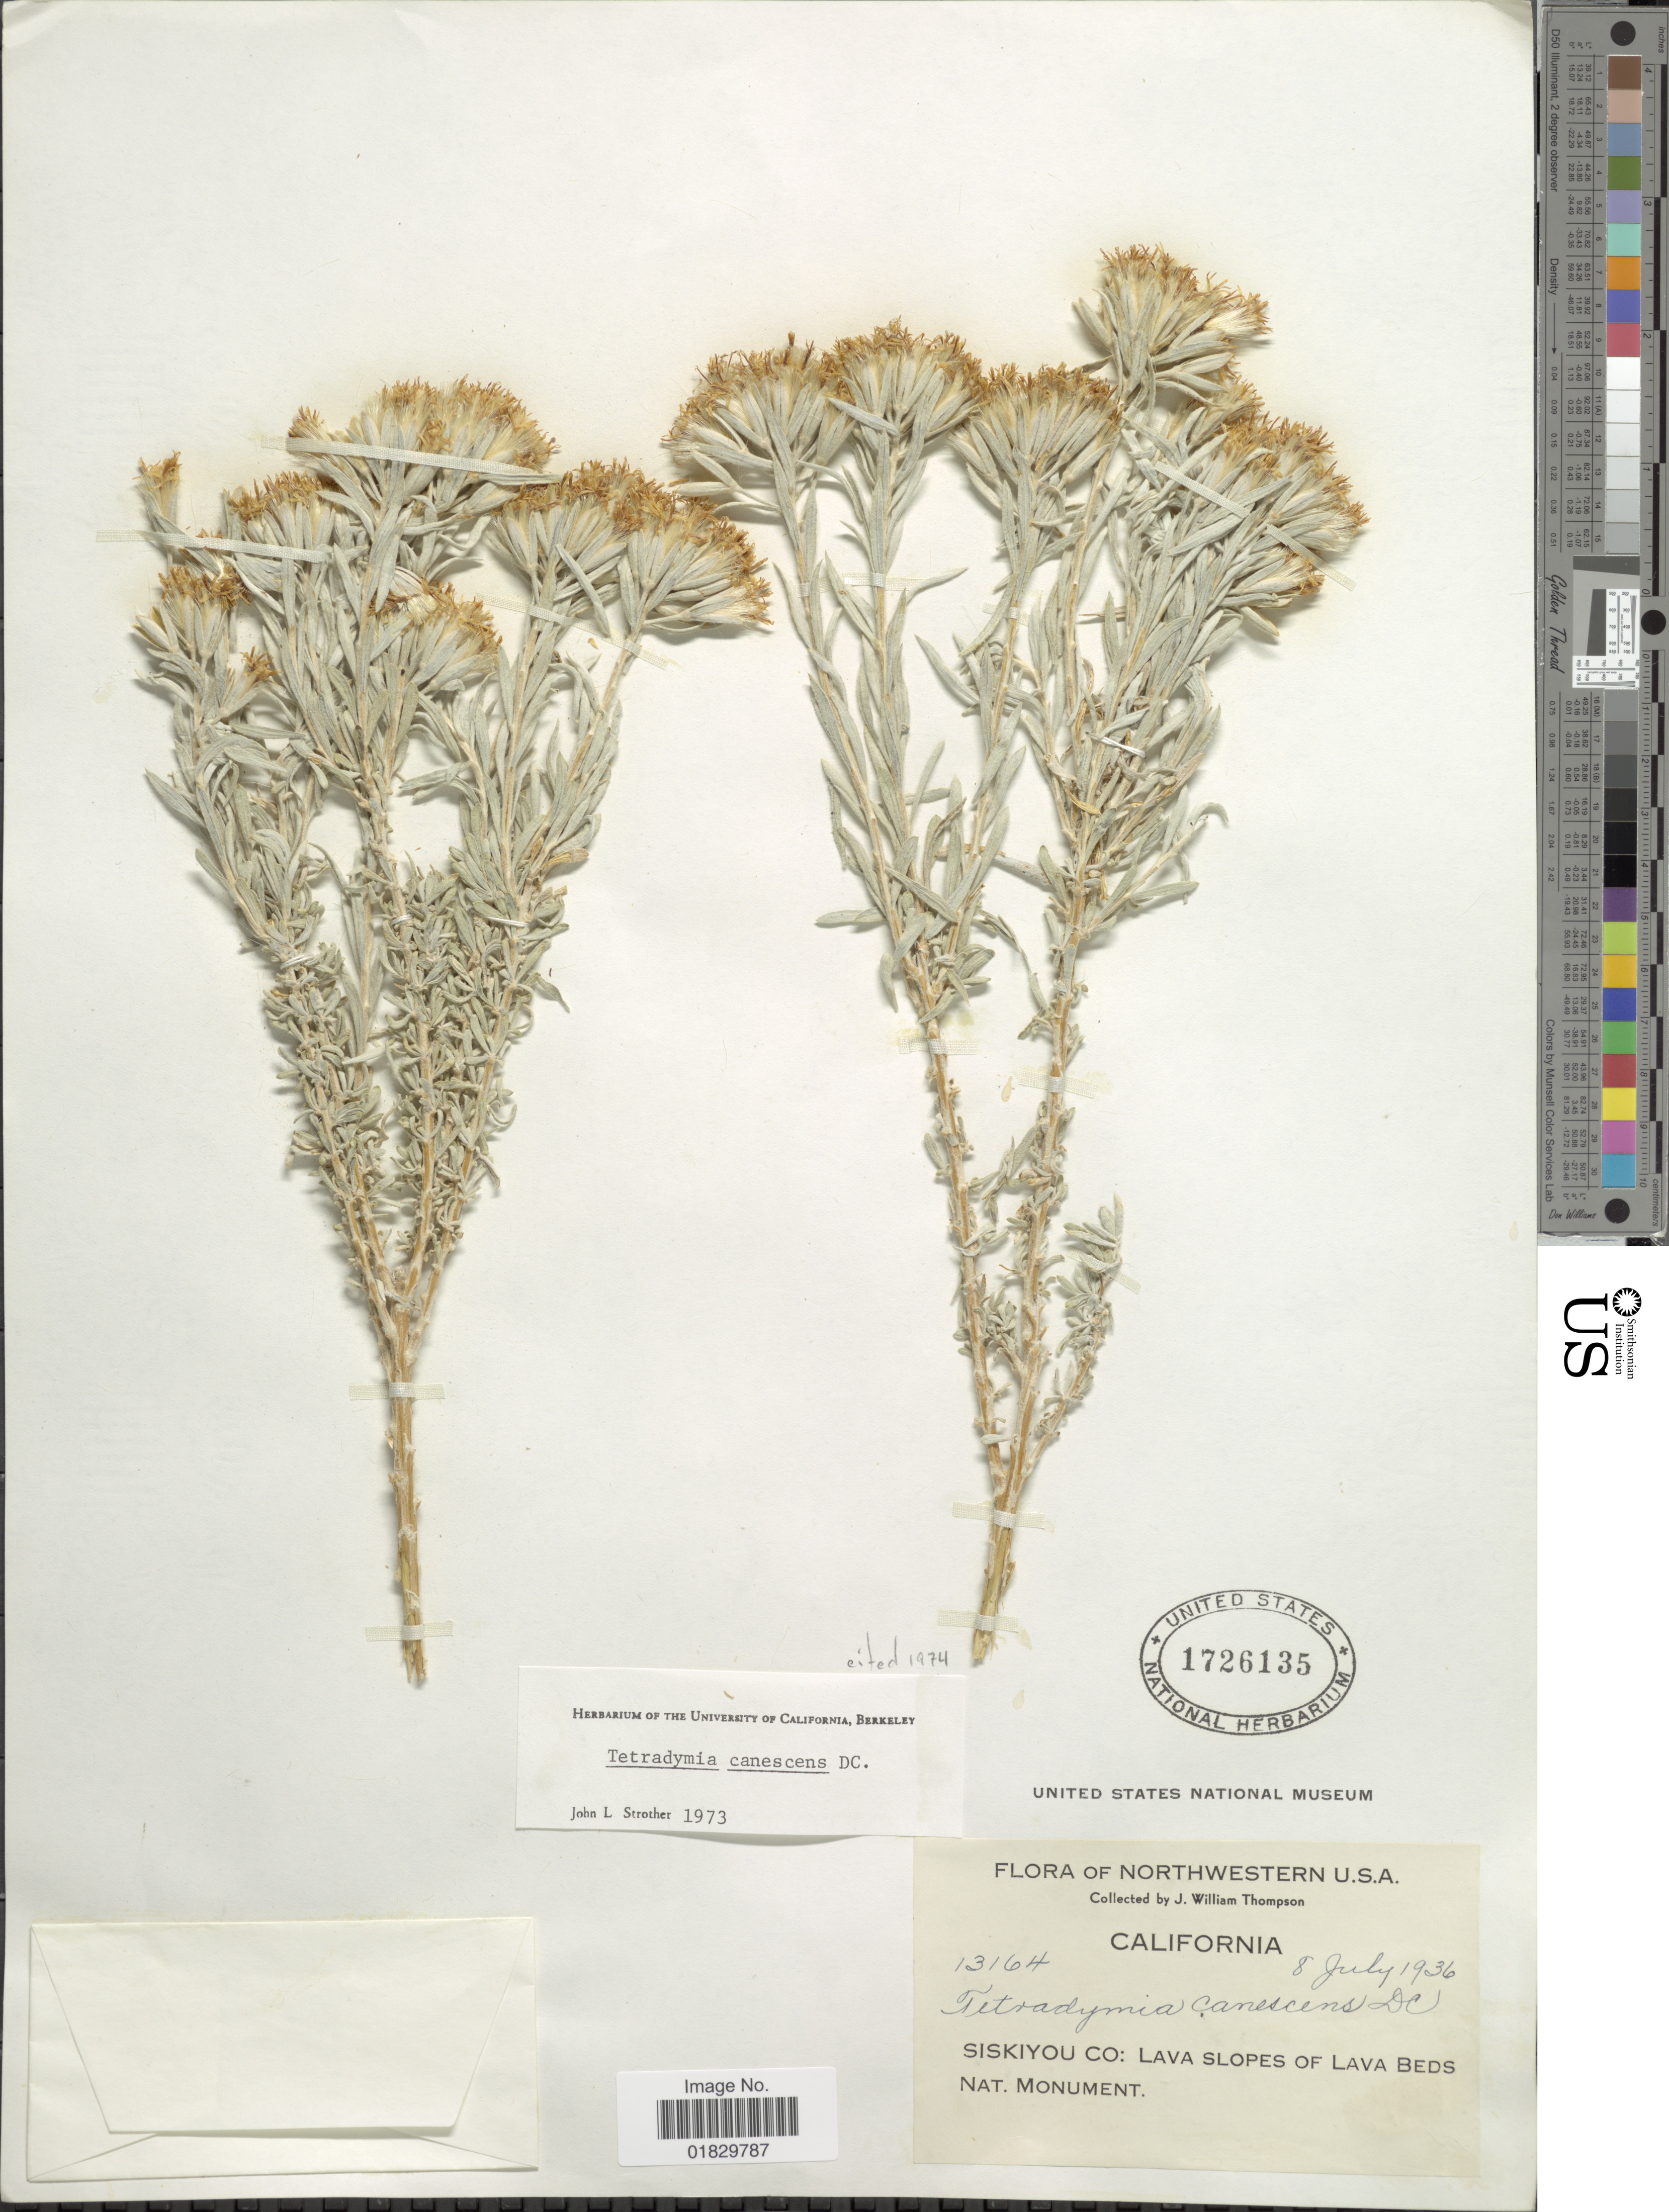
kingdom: Plantae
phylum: Tracheophyta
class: Magnoliopsida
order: Asterales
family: Asteraceae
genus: Tetradymia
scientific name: Tetradymia canescens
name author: DC.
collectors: J. W. Thompson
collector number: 13164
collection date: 1936-07-08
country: United States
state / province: California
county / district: Siskiyou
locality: Northwestern U.S.A. California. Siskiyou Co: Lava slopes of Lava beds Nat. Monument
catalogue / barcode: US 1726135